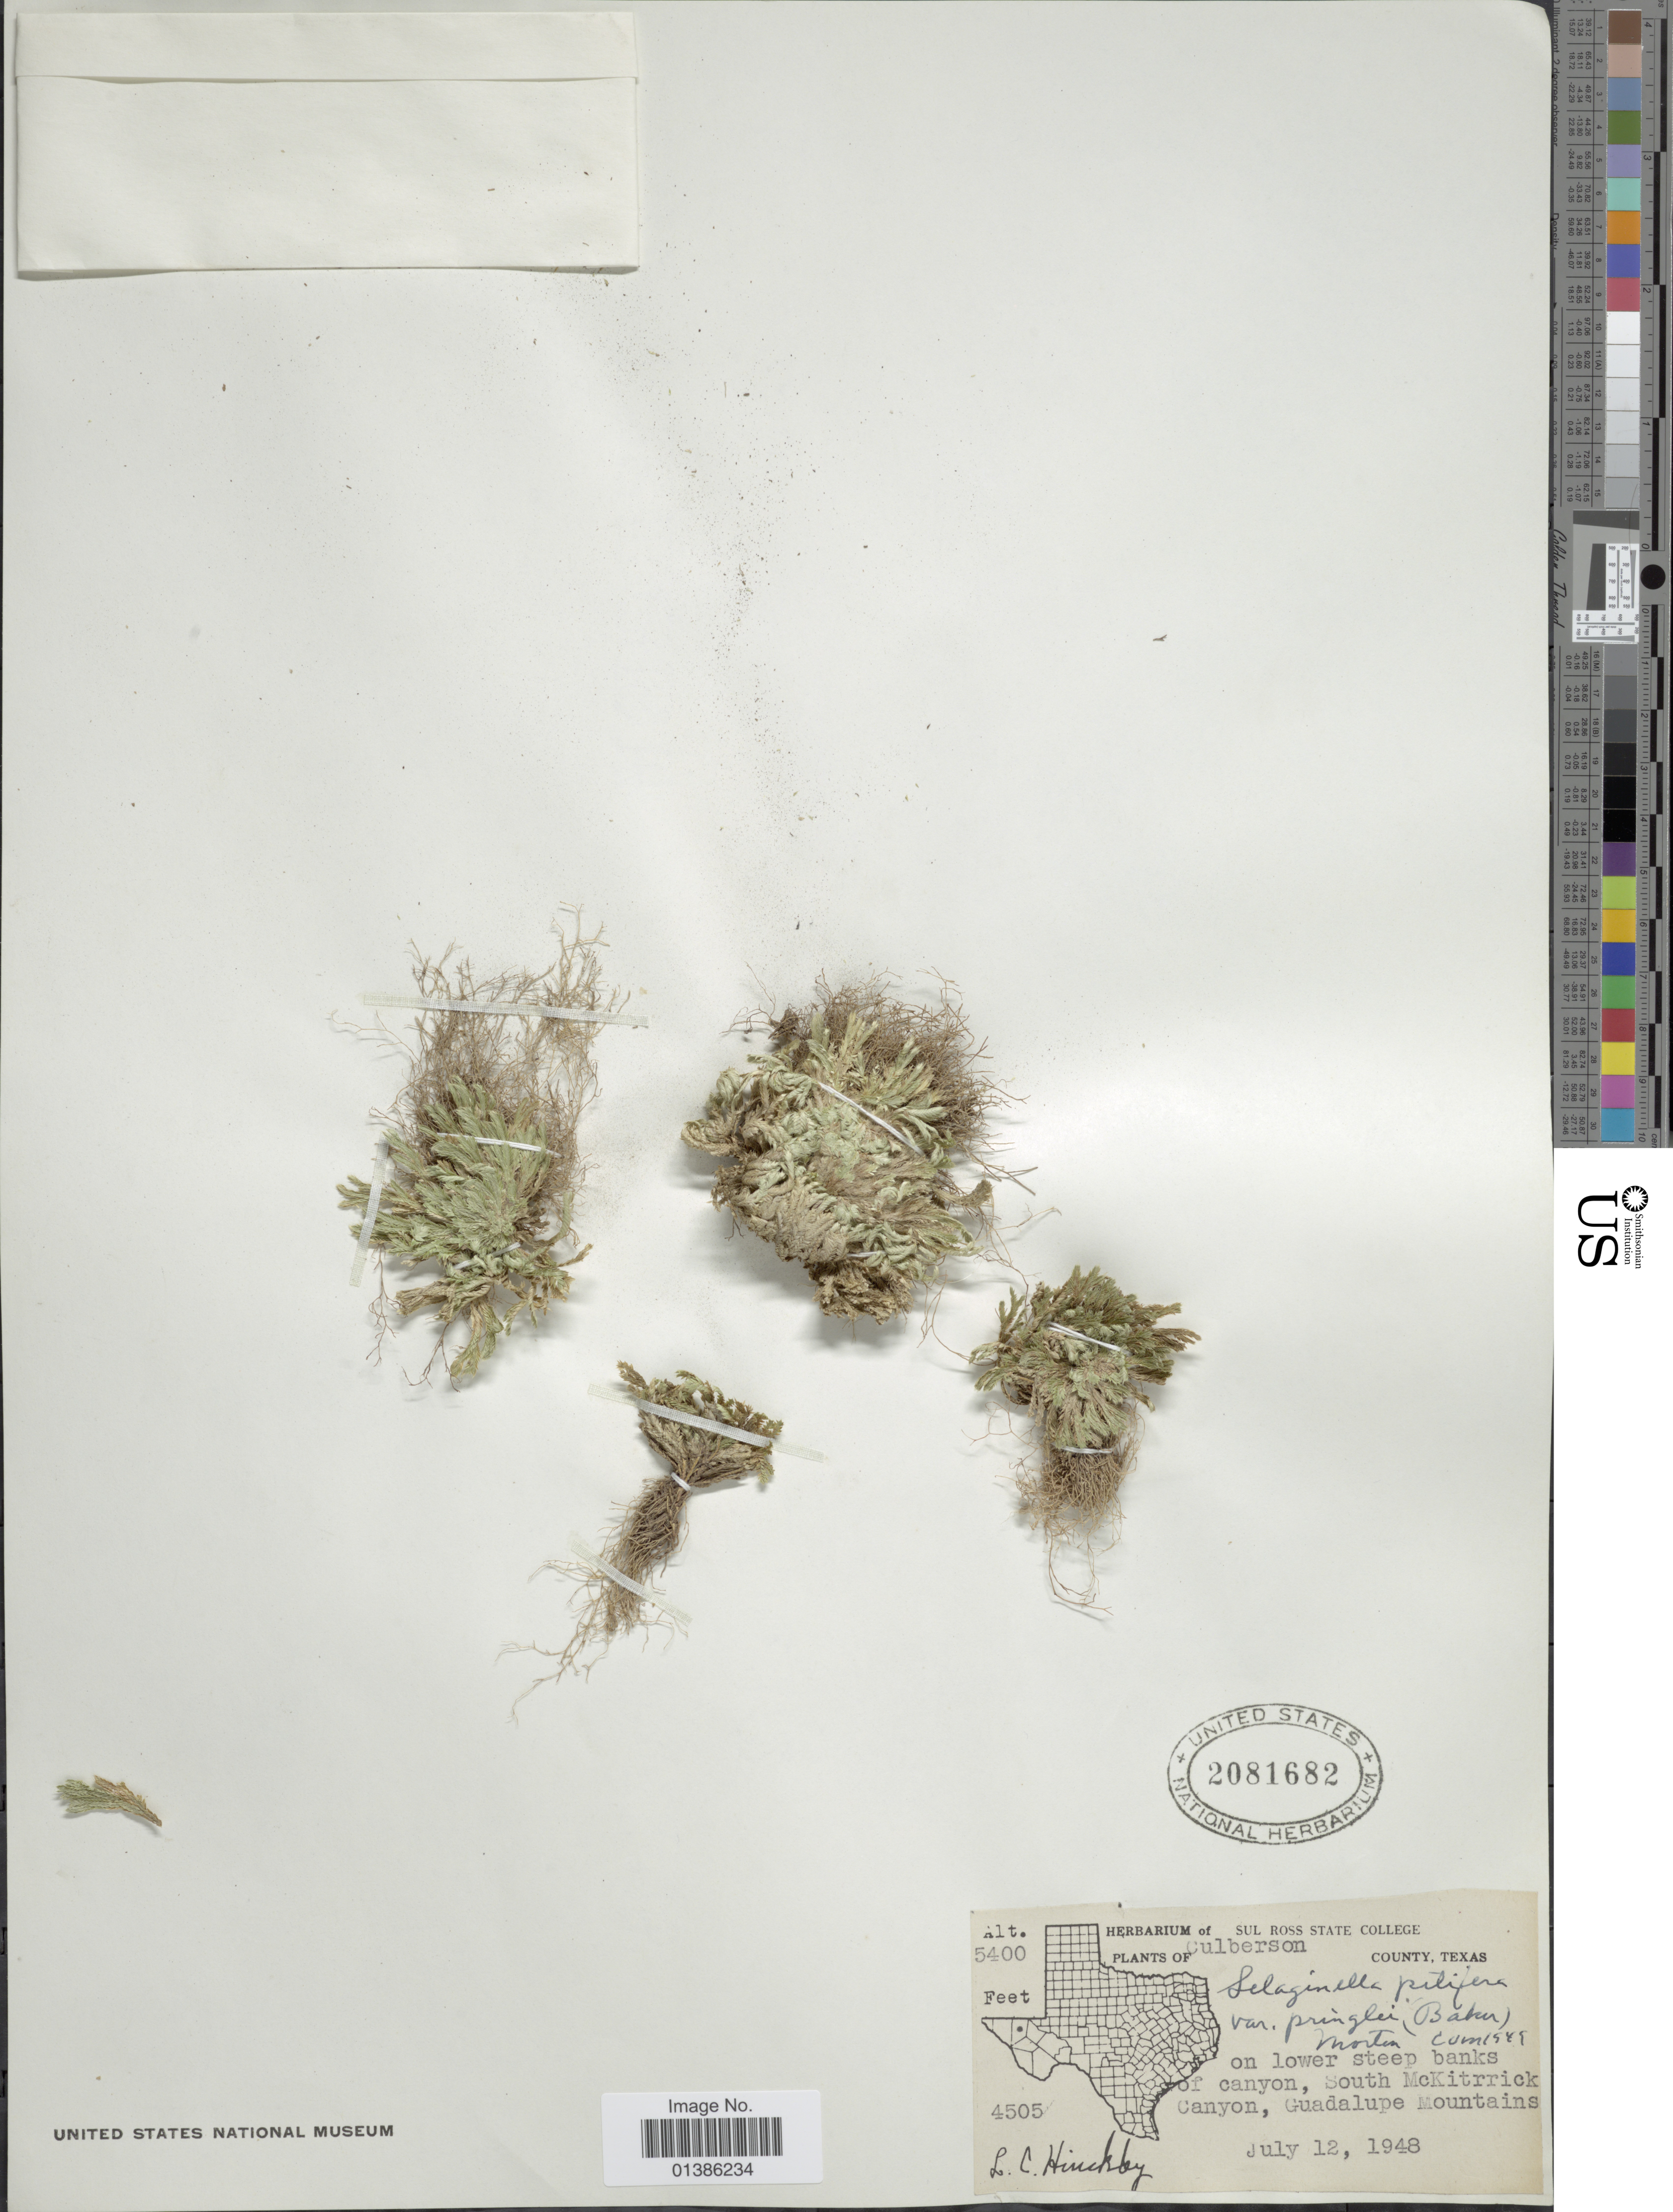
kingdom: Plantae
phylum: Tracheophyta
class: Lycopodiopsida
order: Selaginellales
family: Selaginellaceae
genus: Selaginella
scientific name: Selaginella pilifera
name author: A. Braun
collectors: L. Hinckley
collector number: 4505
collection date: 1948-07-12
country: United States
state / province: Texas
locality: Culberson County. On lower steep banks of canyon, South McKittrick Canyon, Guadalupe Mountains.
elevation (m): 1646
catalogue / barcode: US 2081682